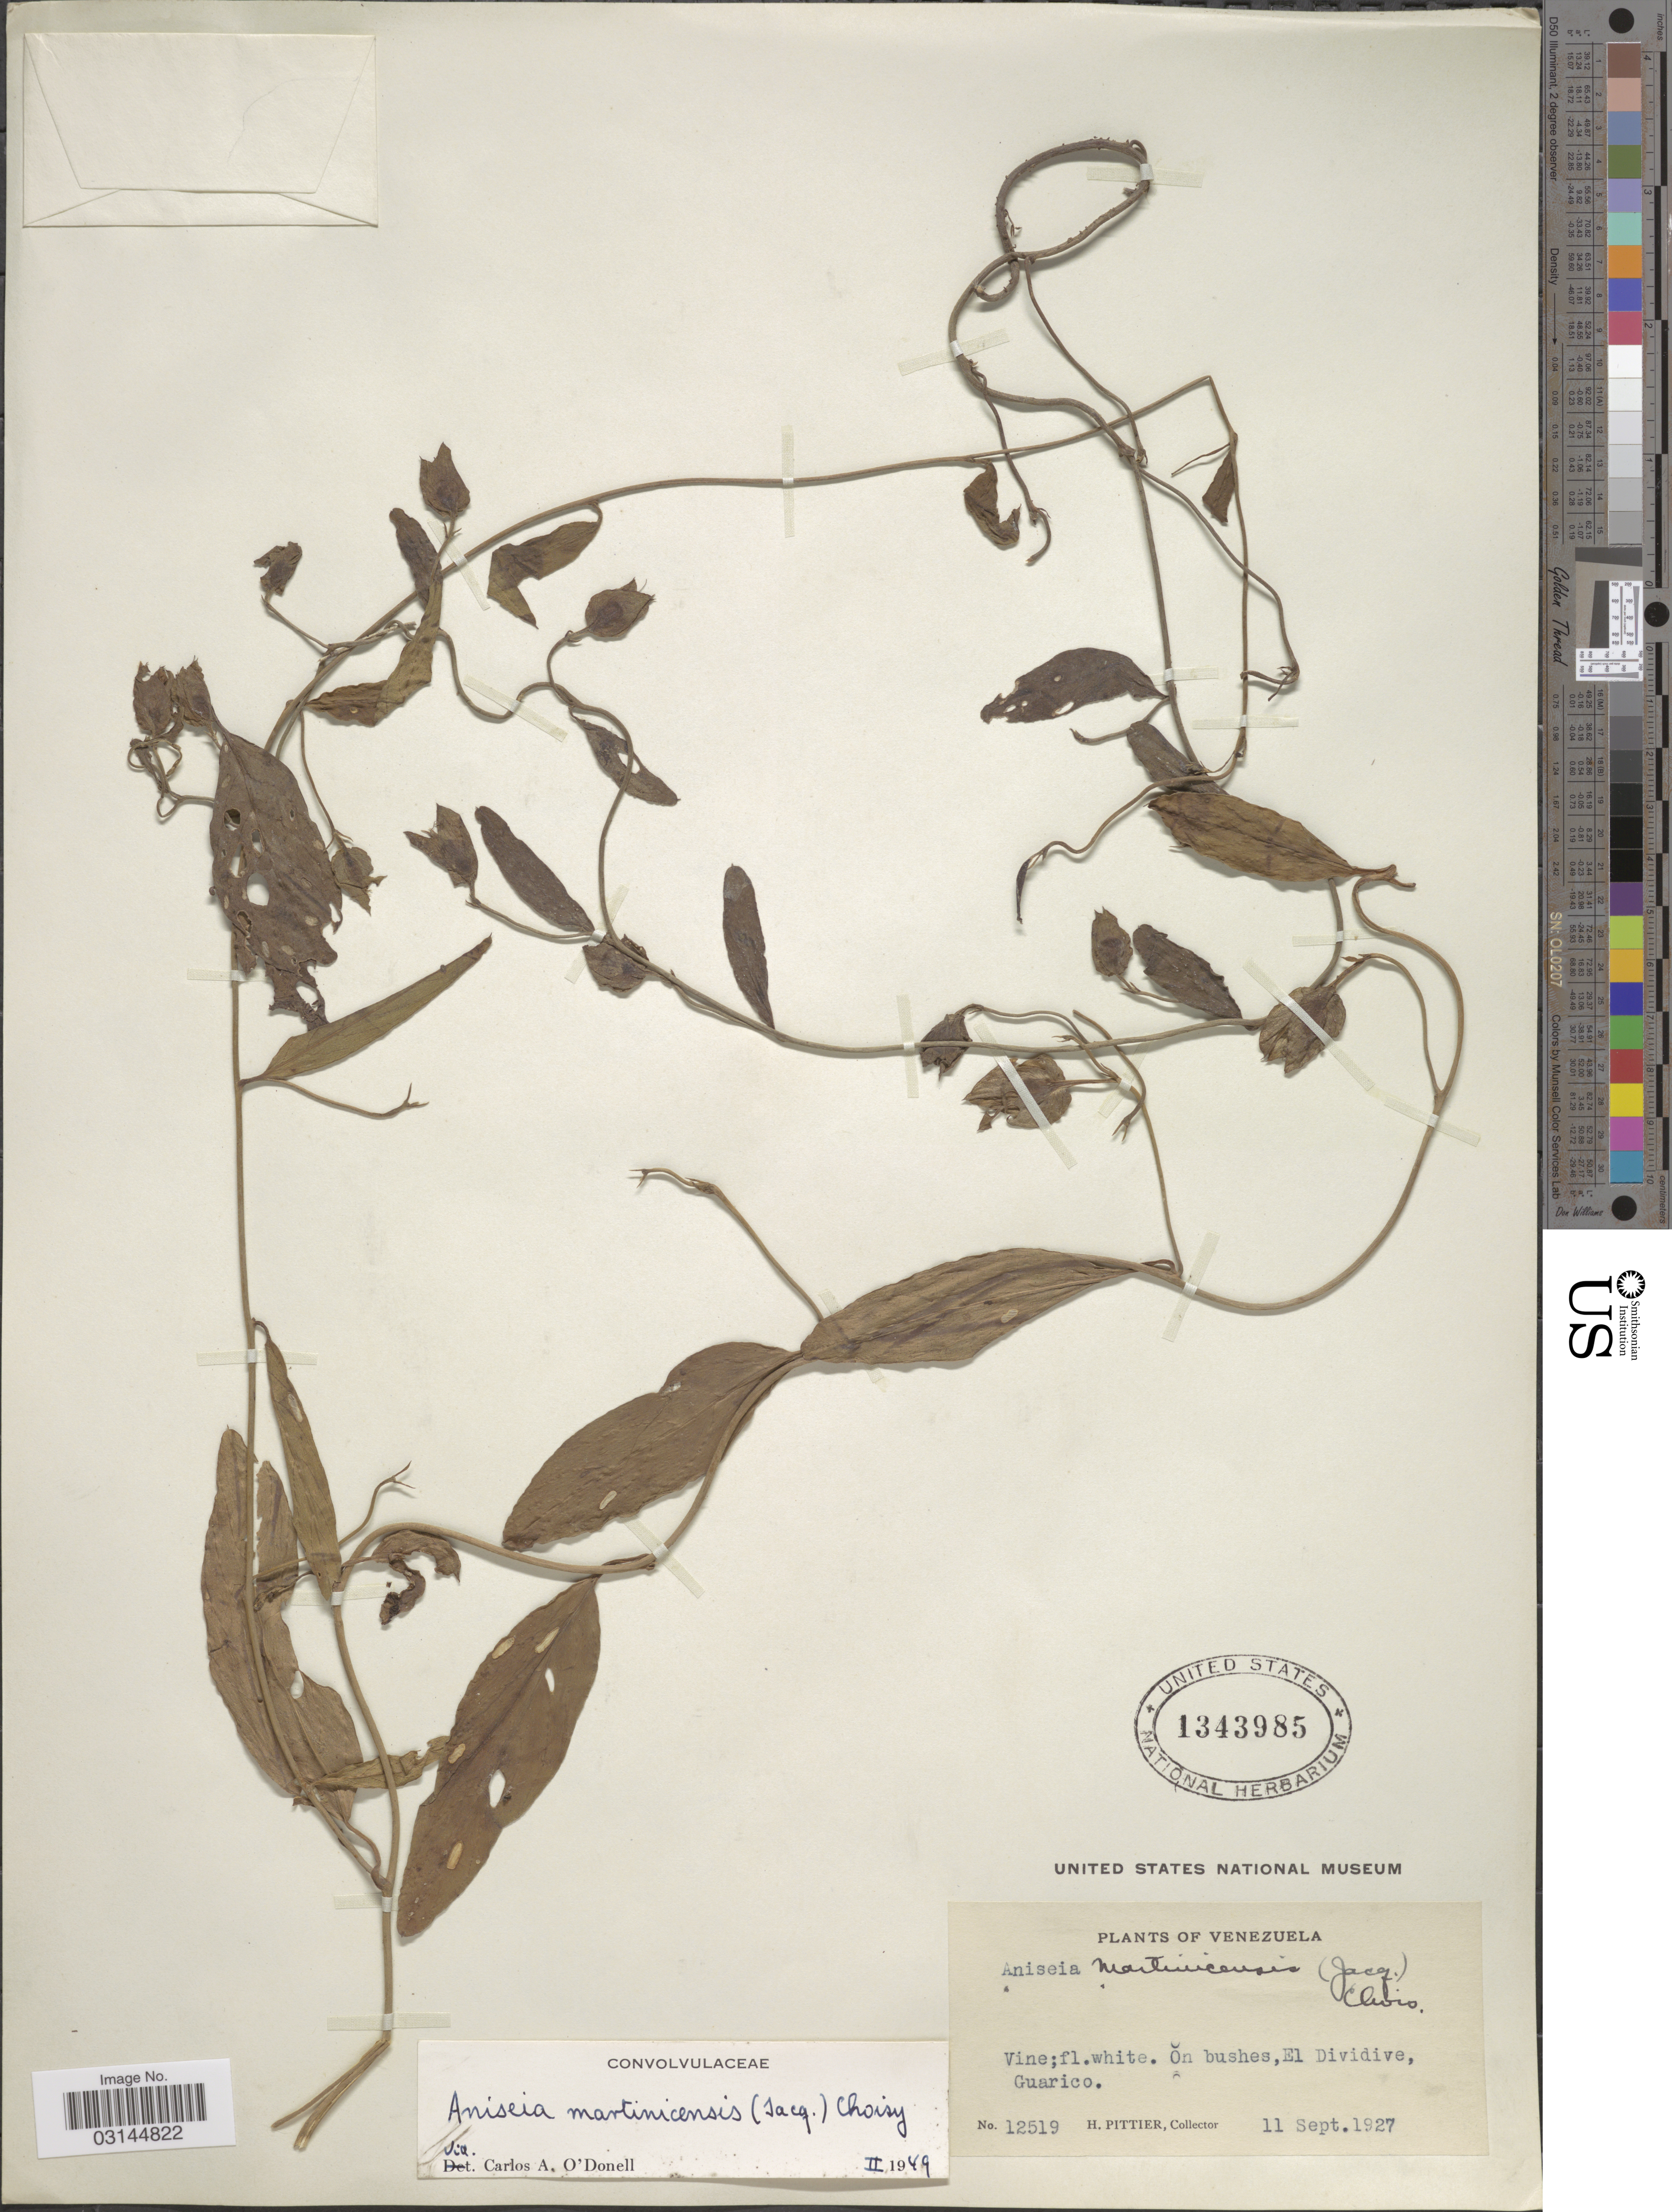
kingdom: Plantae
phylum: Tracheophyta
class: Magnoliopsida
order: Solanales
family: Convolvulaceae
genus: Aniseia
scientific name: Aniseia martinicensis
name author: (Jacq.) Choisy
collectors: H. F. Pittier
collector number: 12519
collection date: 1927-09-11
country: Venezuela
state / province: Guárico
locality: On bushes, El Dividive.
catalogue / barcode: US 1343985